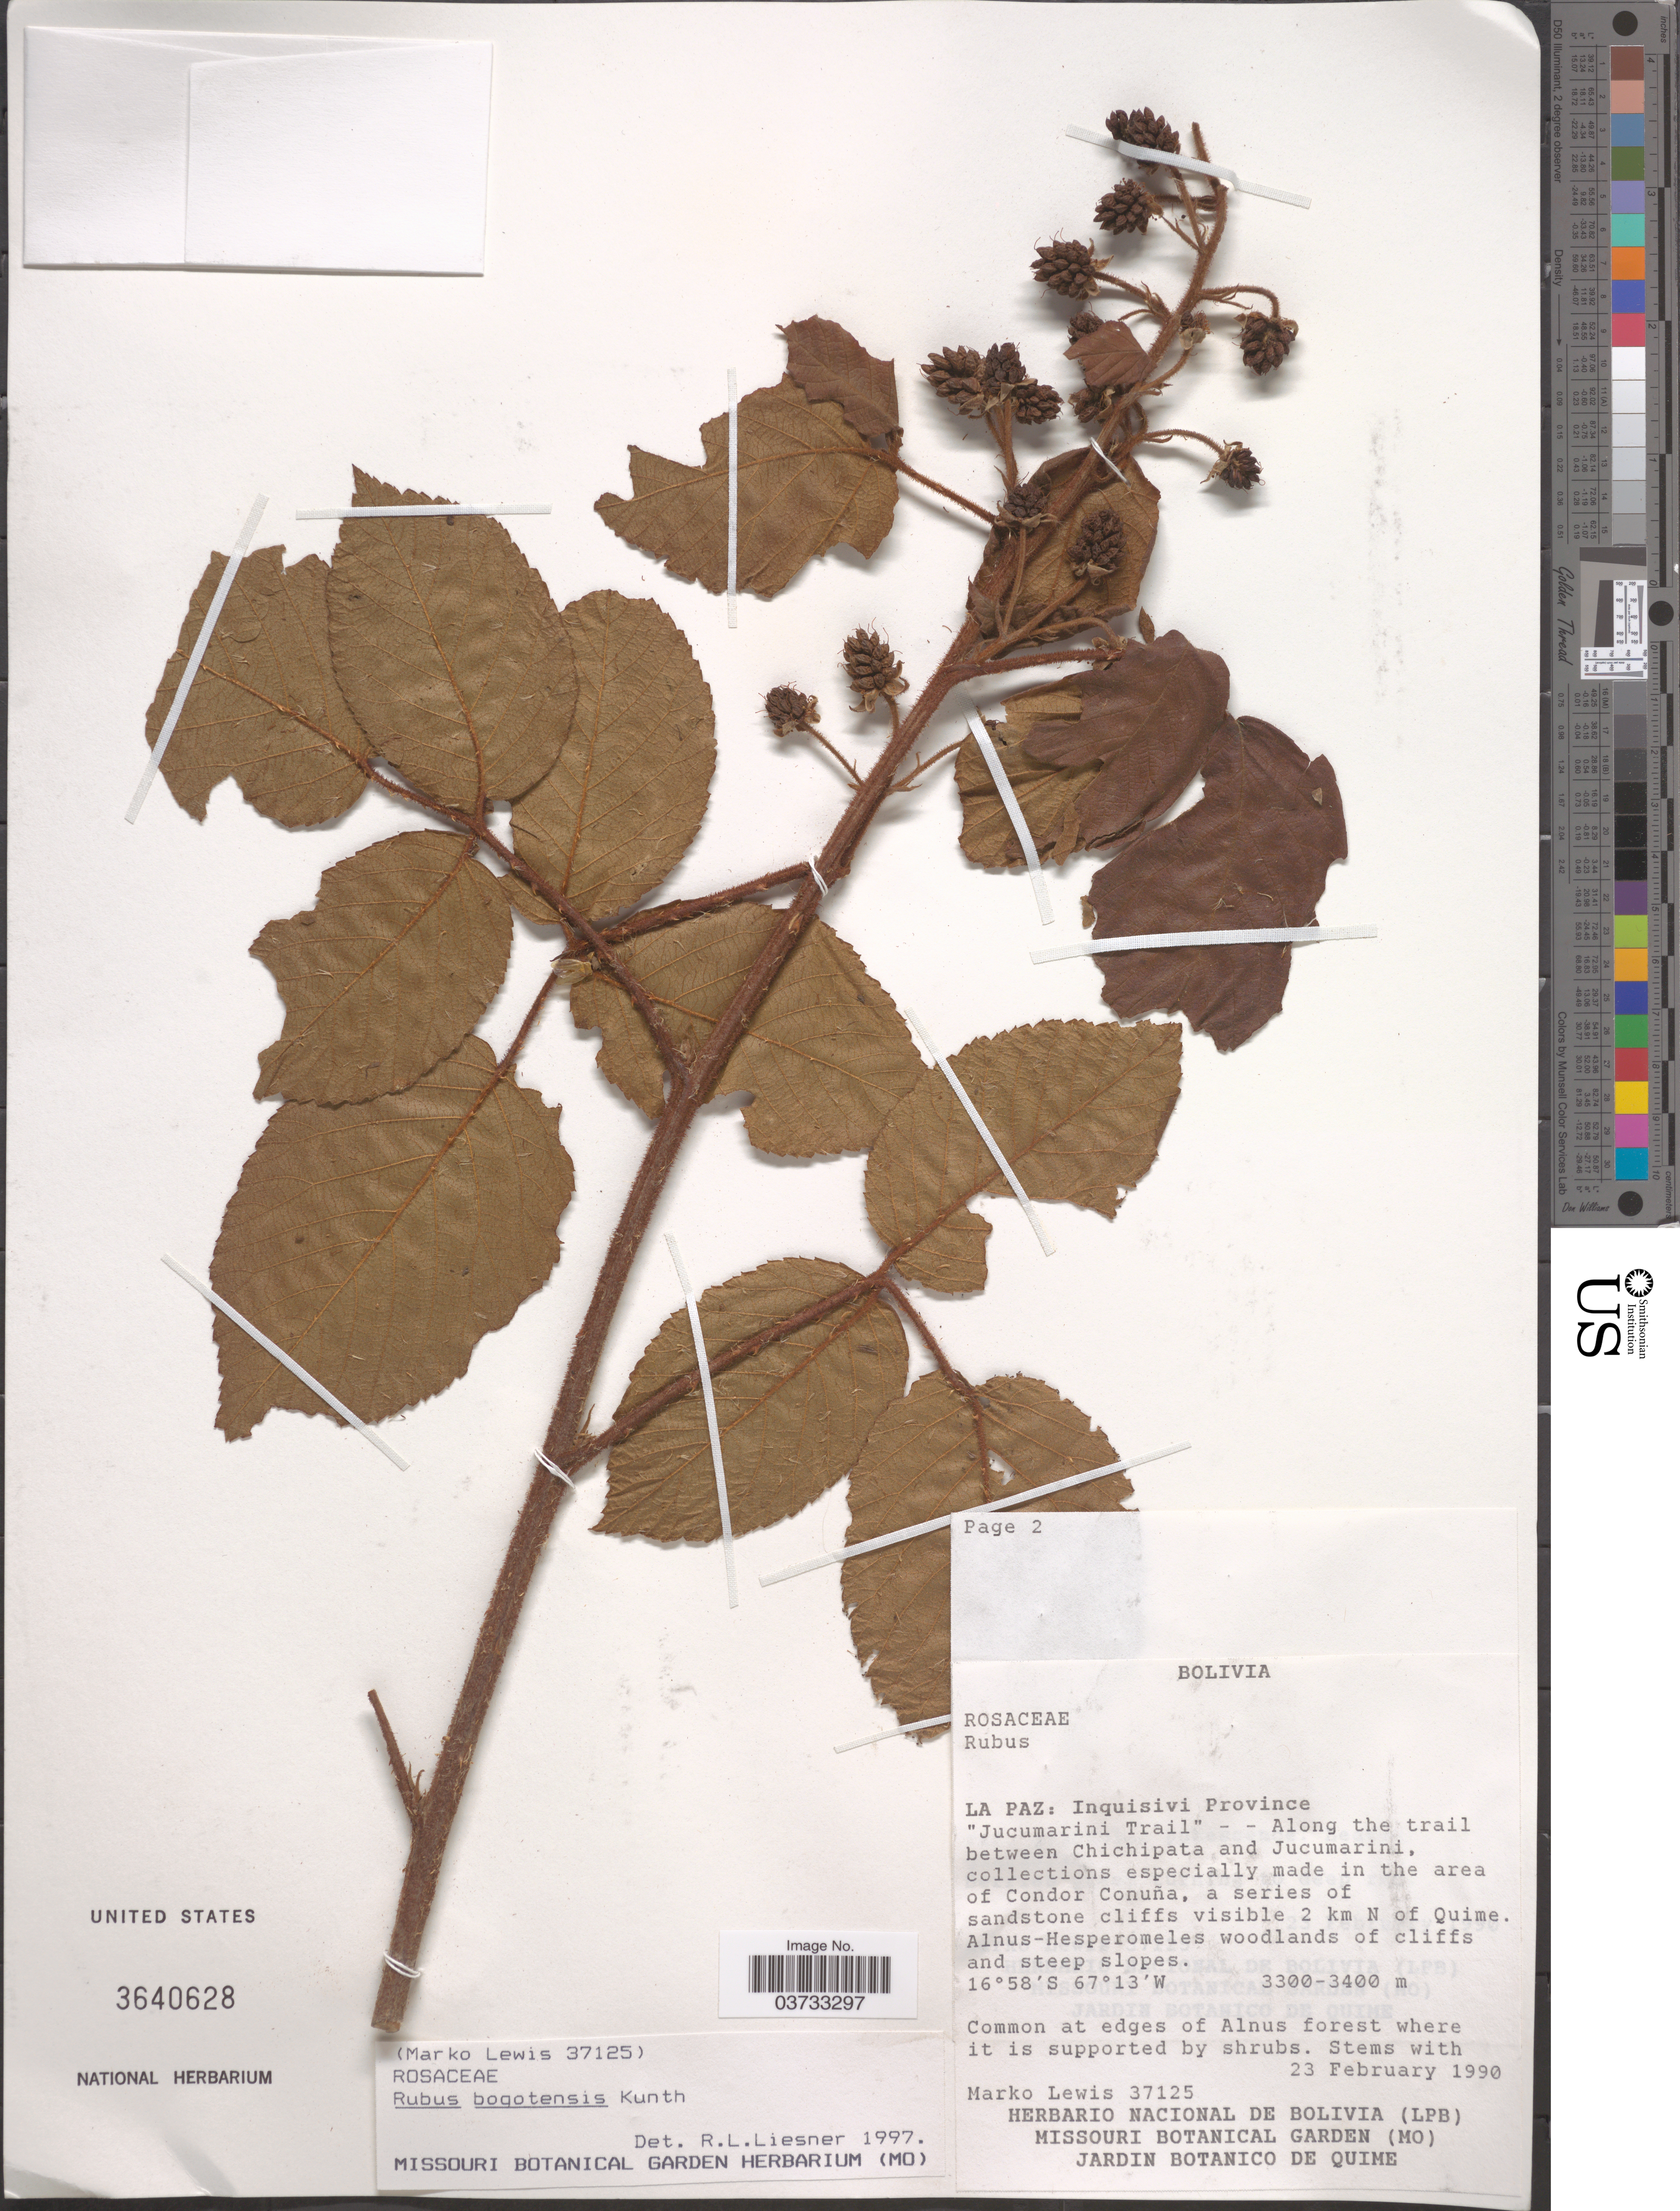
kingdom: Plantae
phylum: Tracheophyta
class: Magnoliopsida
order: Rosales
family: Rosaceae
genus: Rubus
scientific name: Rubus bogotensis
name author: Kunth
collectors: M. A. Lewis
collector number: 37125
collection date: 1990-02-23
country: Bolivia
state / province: La Paz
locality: Inquisivi Province. "Jucumarini Trail". - - Along the trail between Chichipata and Jucumarini. Made in the area of Condor Conuña.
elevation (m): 3300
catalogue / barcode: US 3640628